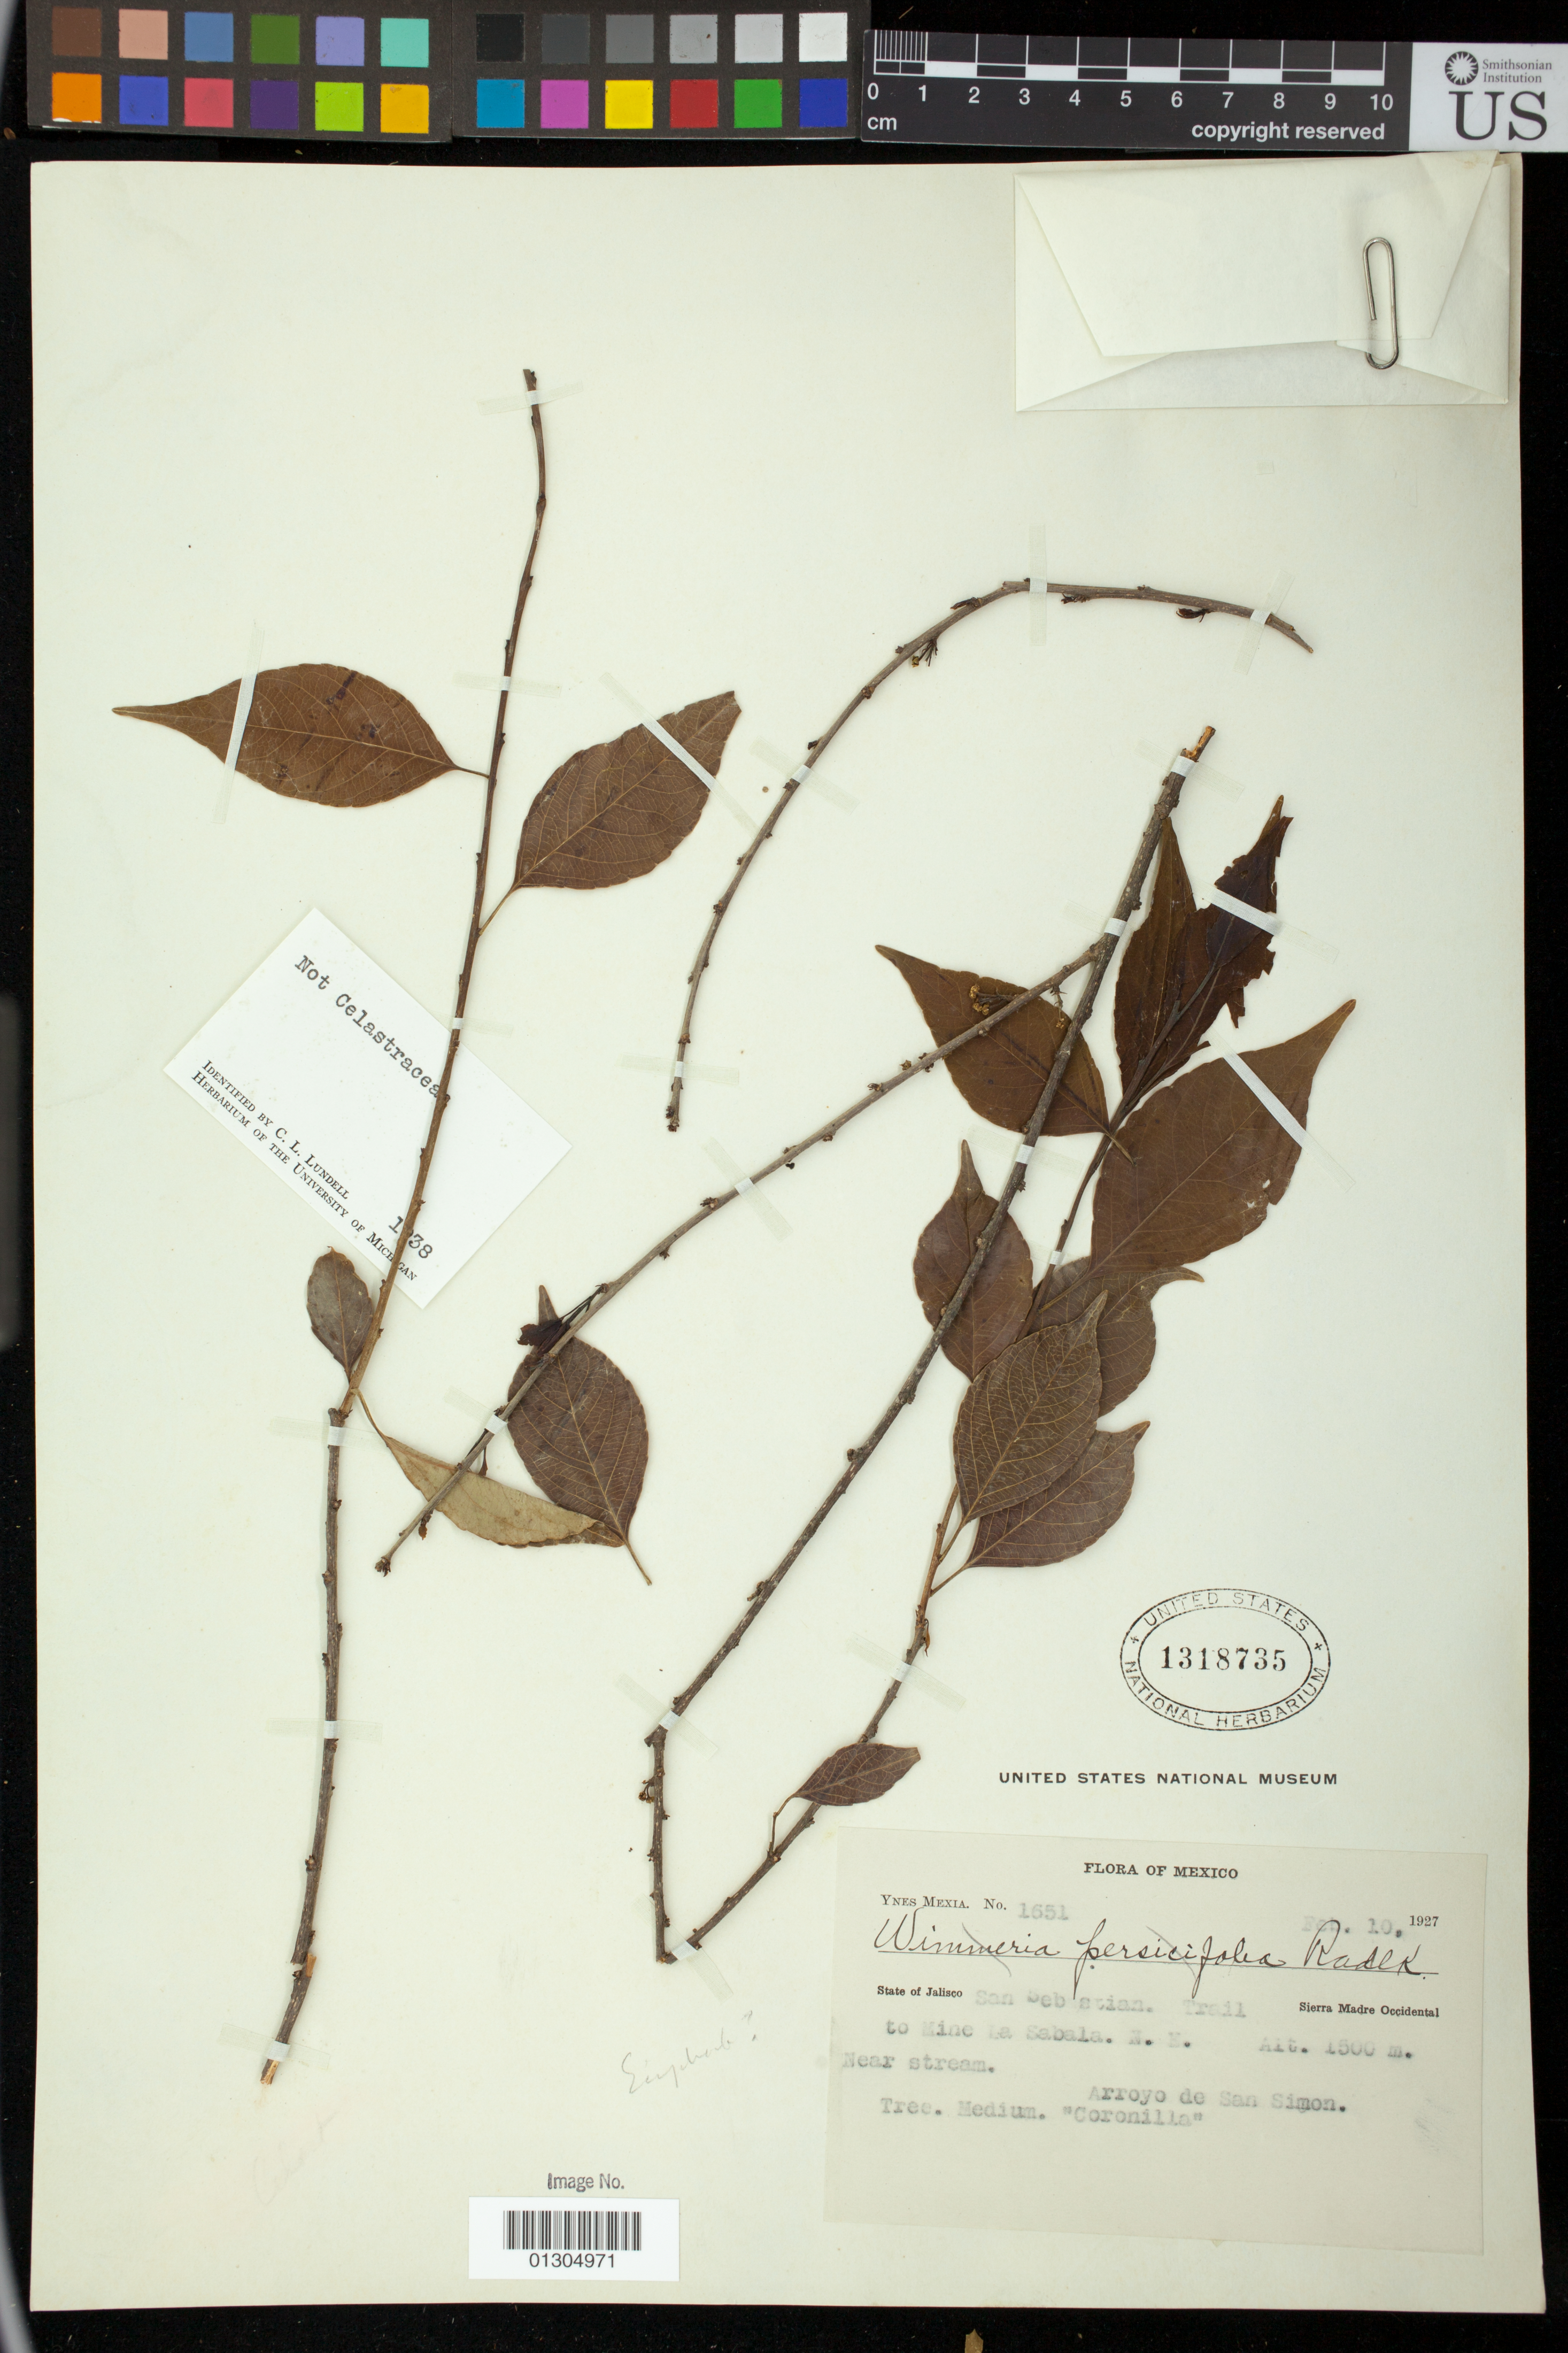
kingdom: Plantae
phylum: Tracheophyta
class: Magnoliopsida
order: Malpighiales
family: Euphorbiaceae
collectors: Y. Mexia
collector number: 1651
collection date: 1927-02-10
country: Mexico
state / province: Jalisco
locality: Sierra Madre Occidental. San Sebastian. Trail to Mine La Sabala, N.K. Arroyo de San Simon.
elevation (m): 1500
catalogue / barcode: US 1318735